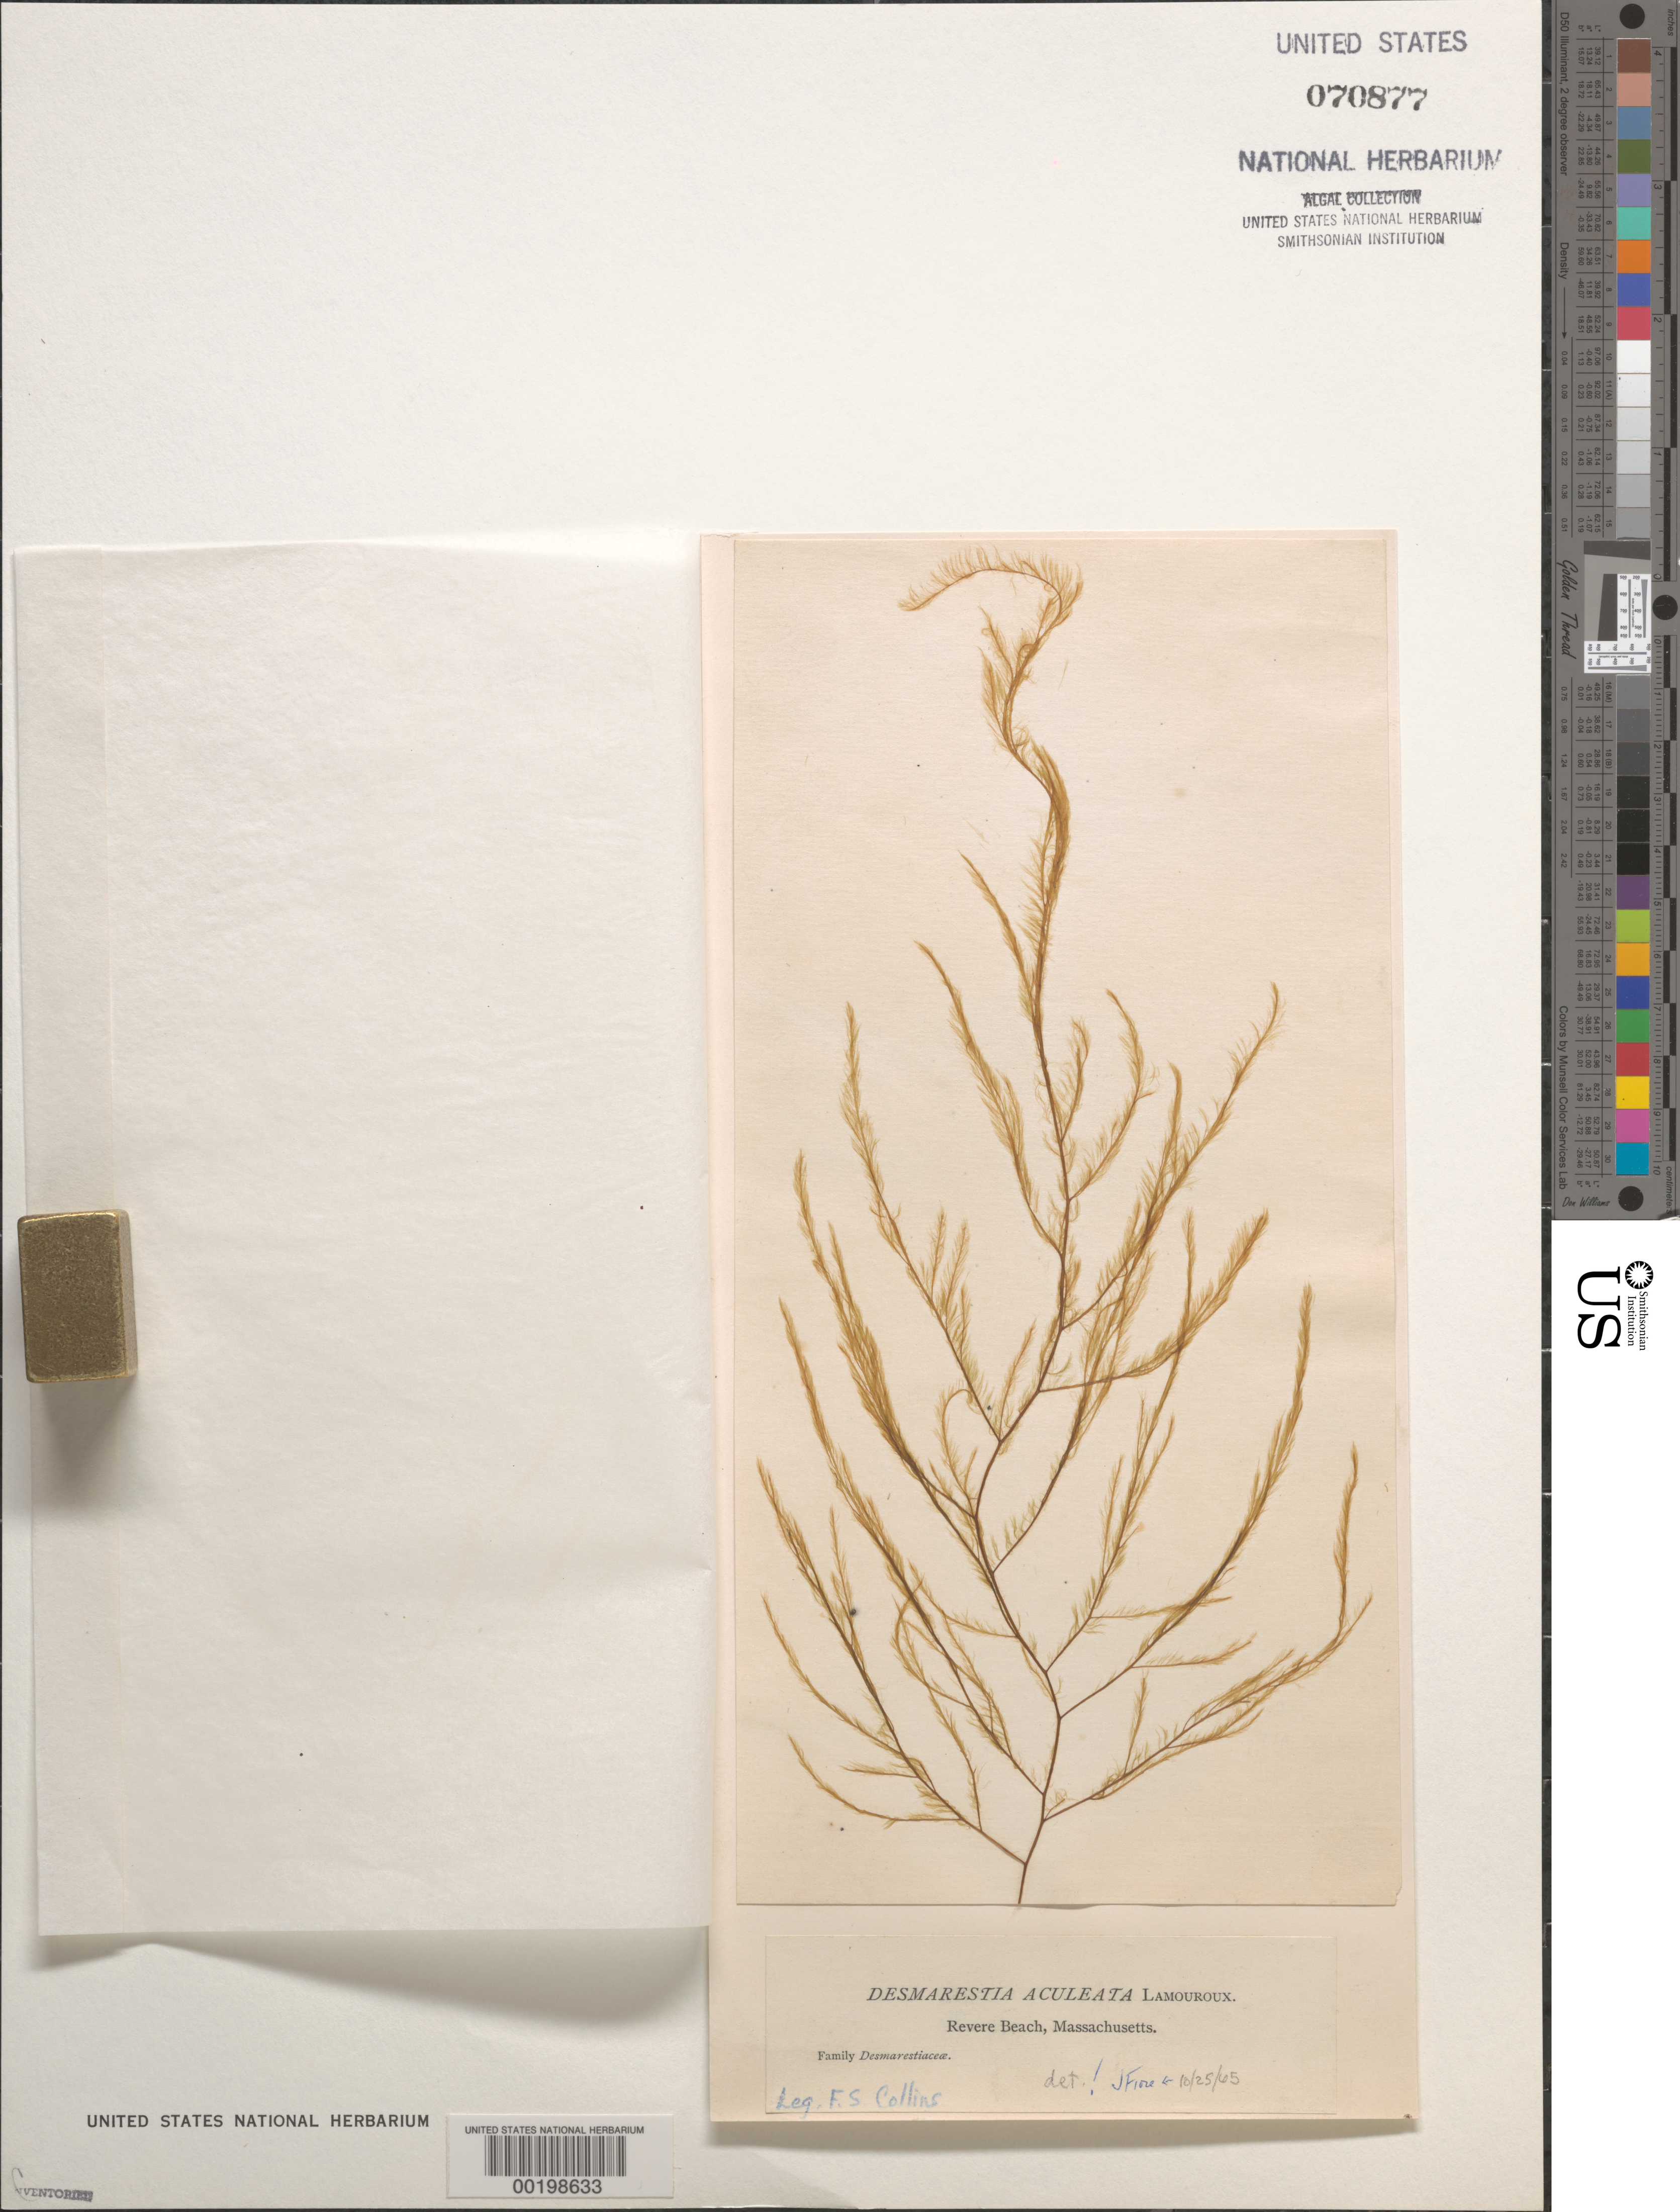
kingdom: Chromista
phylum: Ochrophyta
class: Phaeophyceae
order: Desmarestiales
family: Desmarestiaceae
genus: Desmarestia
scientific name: Desmarestia aculeata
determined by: Fiore, J.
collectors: F. Collins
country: United States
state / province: Massachusetts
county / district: Suffolk County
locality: Revere Beach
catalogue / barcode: US 70877